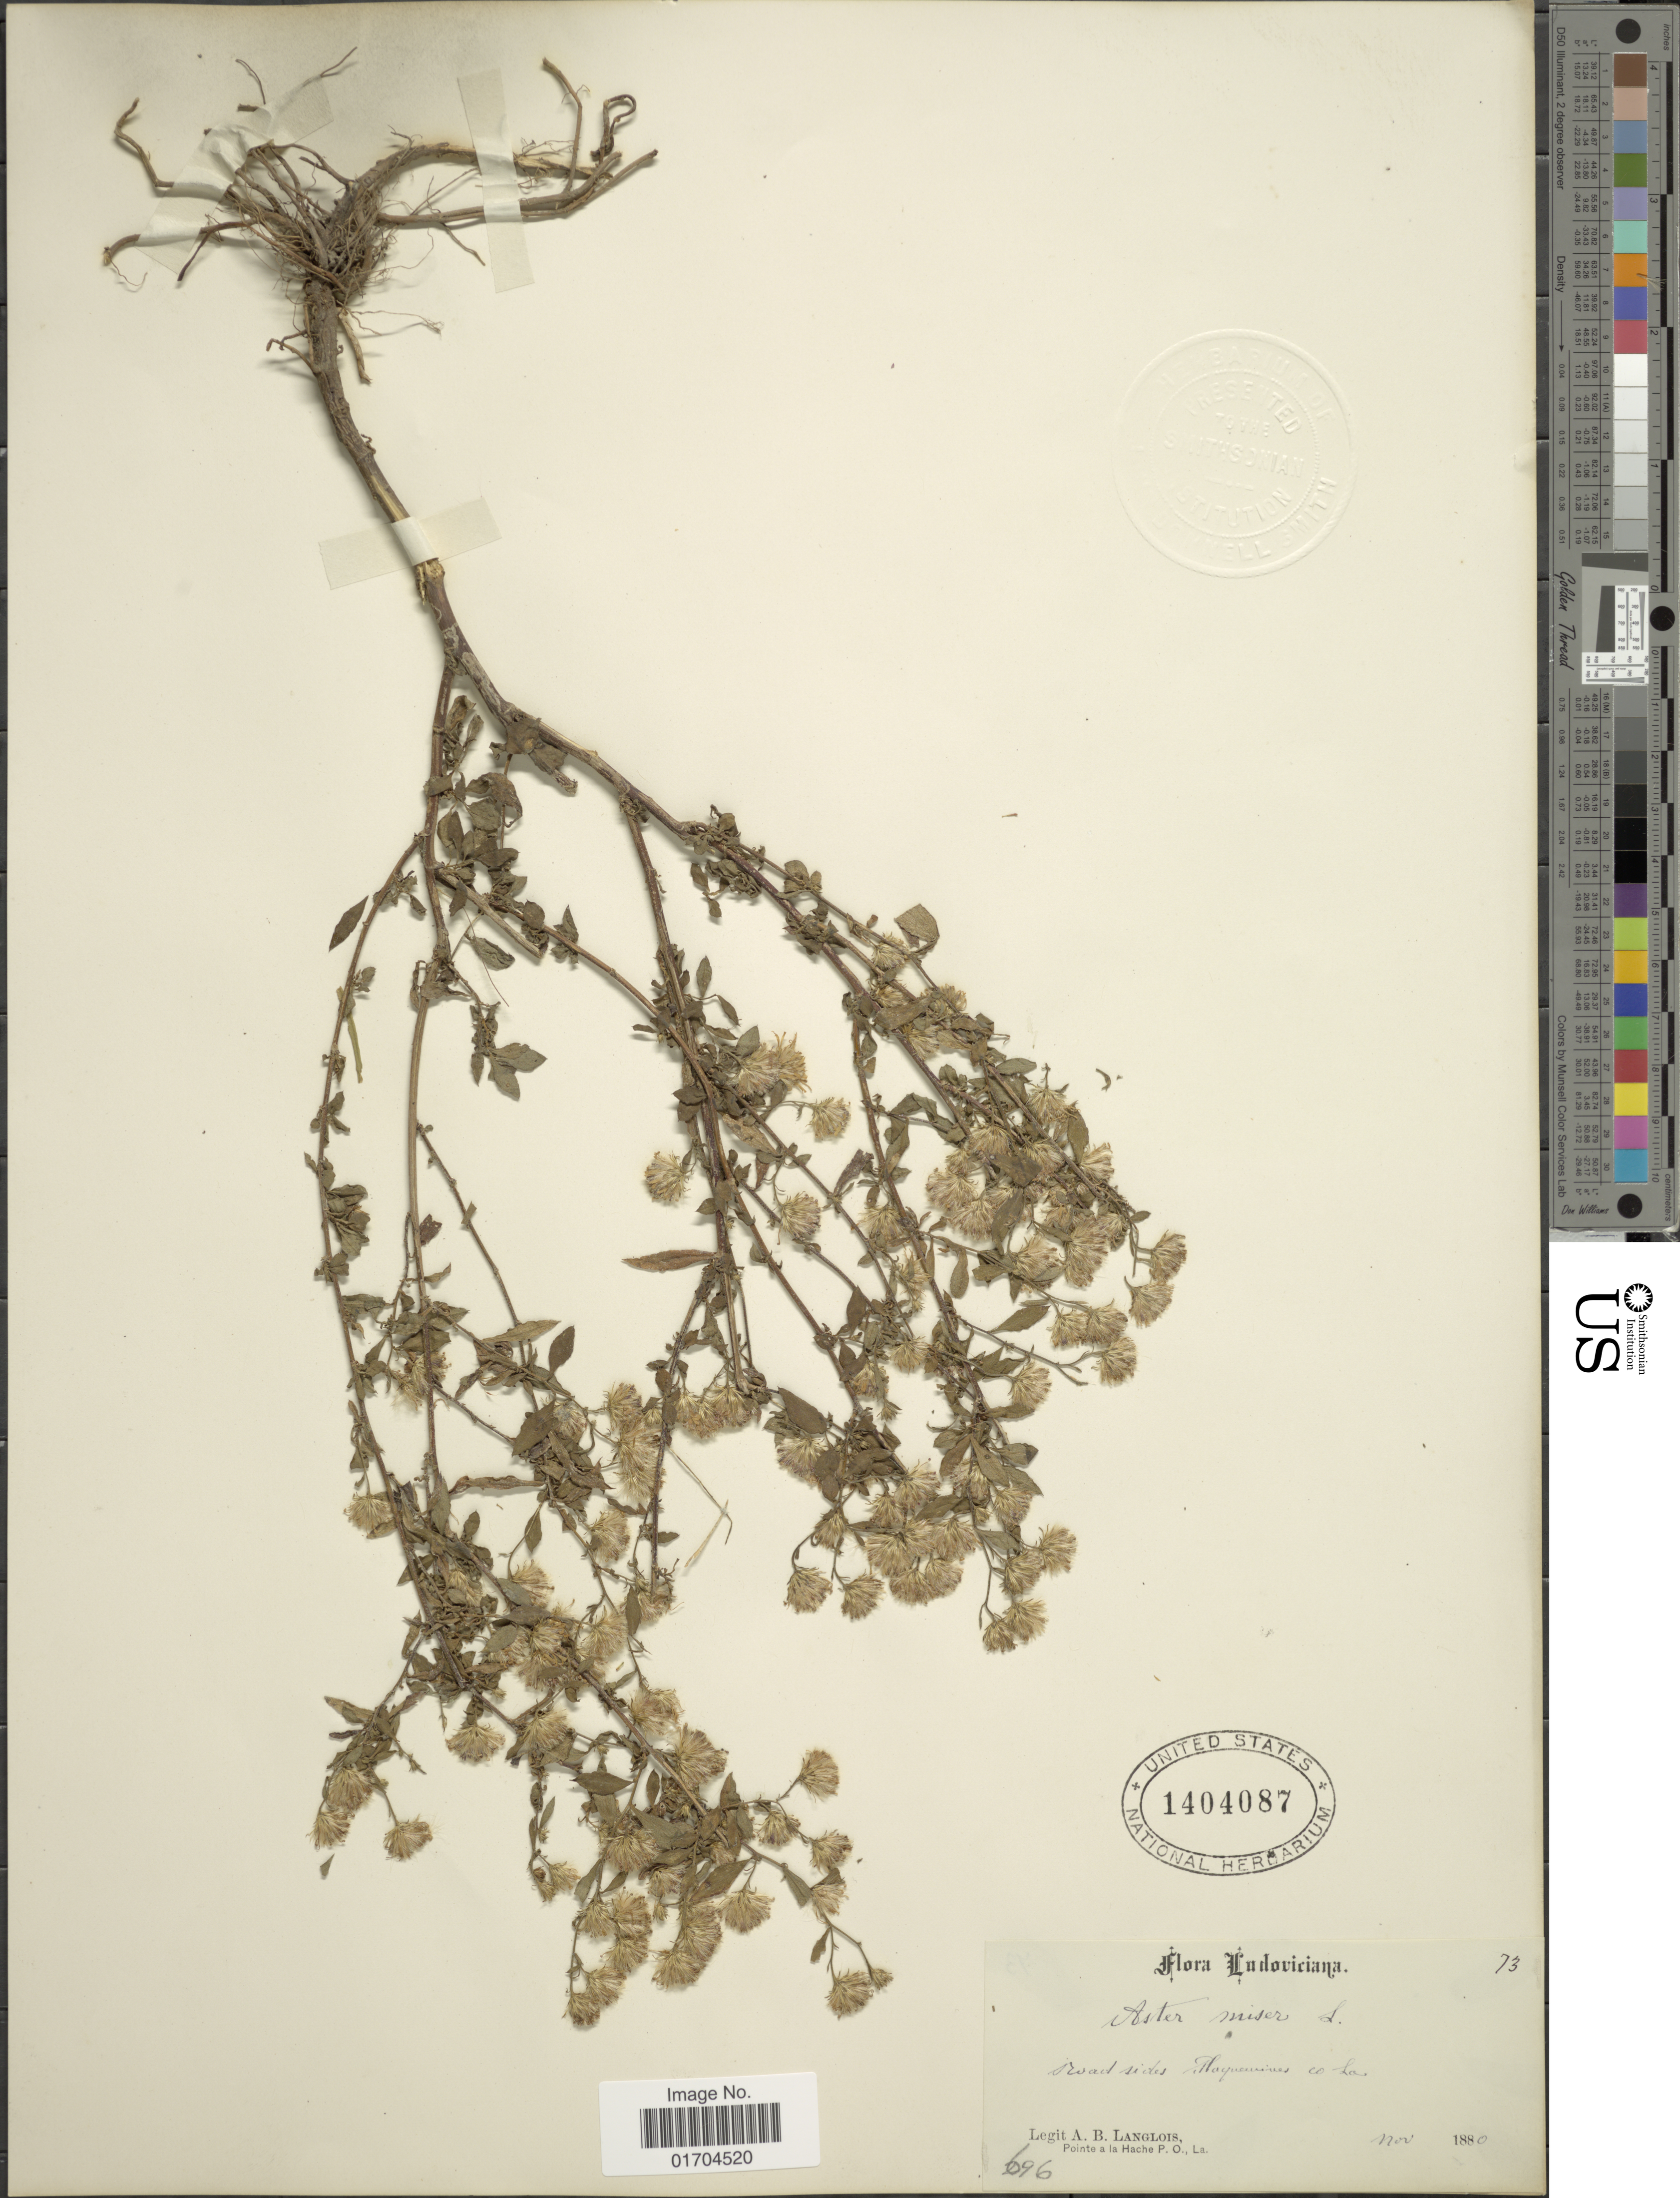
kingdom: Plantae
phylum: Tracheophyta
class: Magnoliopsida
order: Asterales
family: Asteraceae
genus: Symphyotrichum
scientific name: Symphyotrichum sp.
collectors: A. Langlois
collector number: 73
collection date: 1880-11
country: United States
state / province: Louisiana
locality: Ludoviciana, Pointe a la Hache P. O., La. [unsure placement]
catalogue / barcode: US 1404087